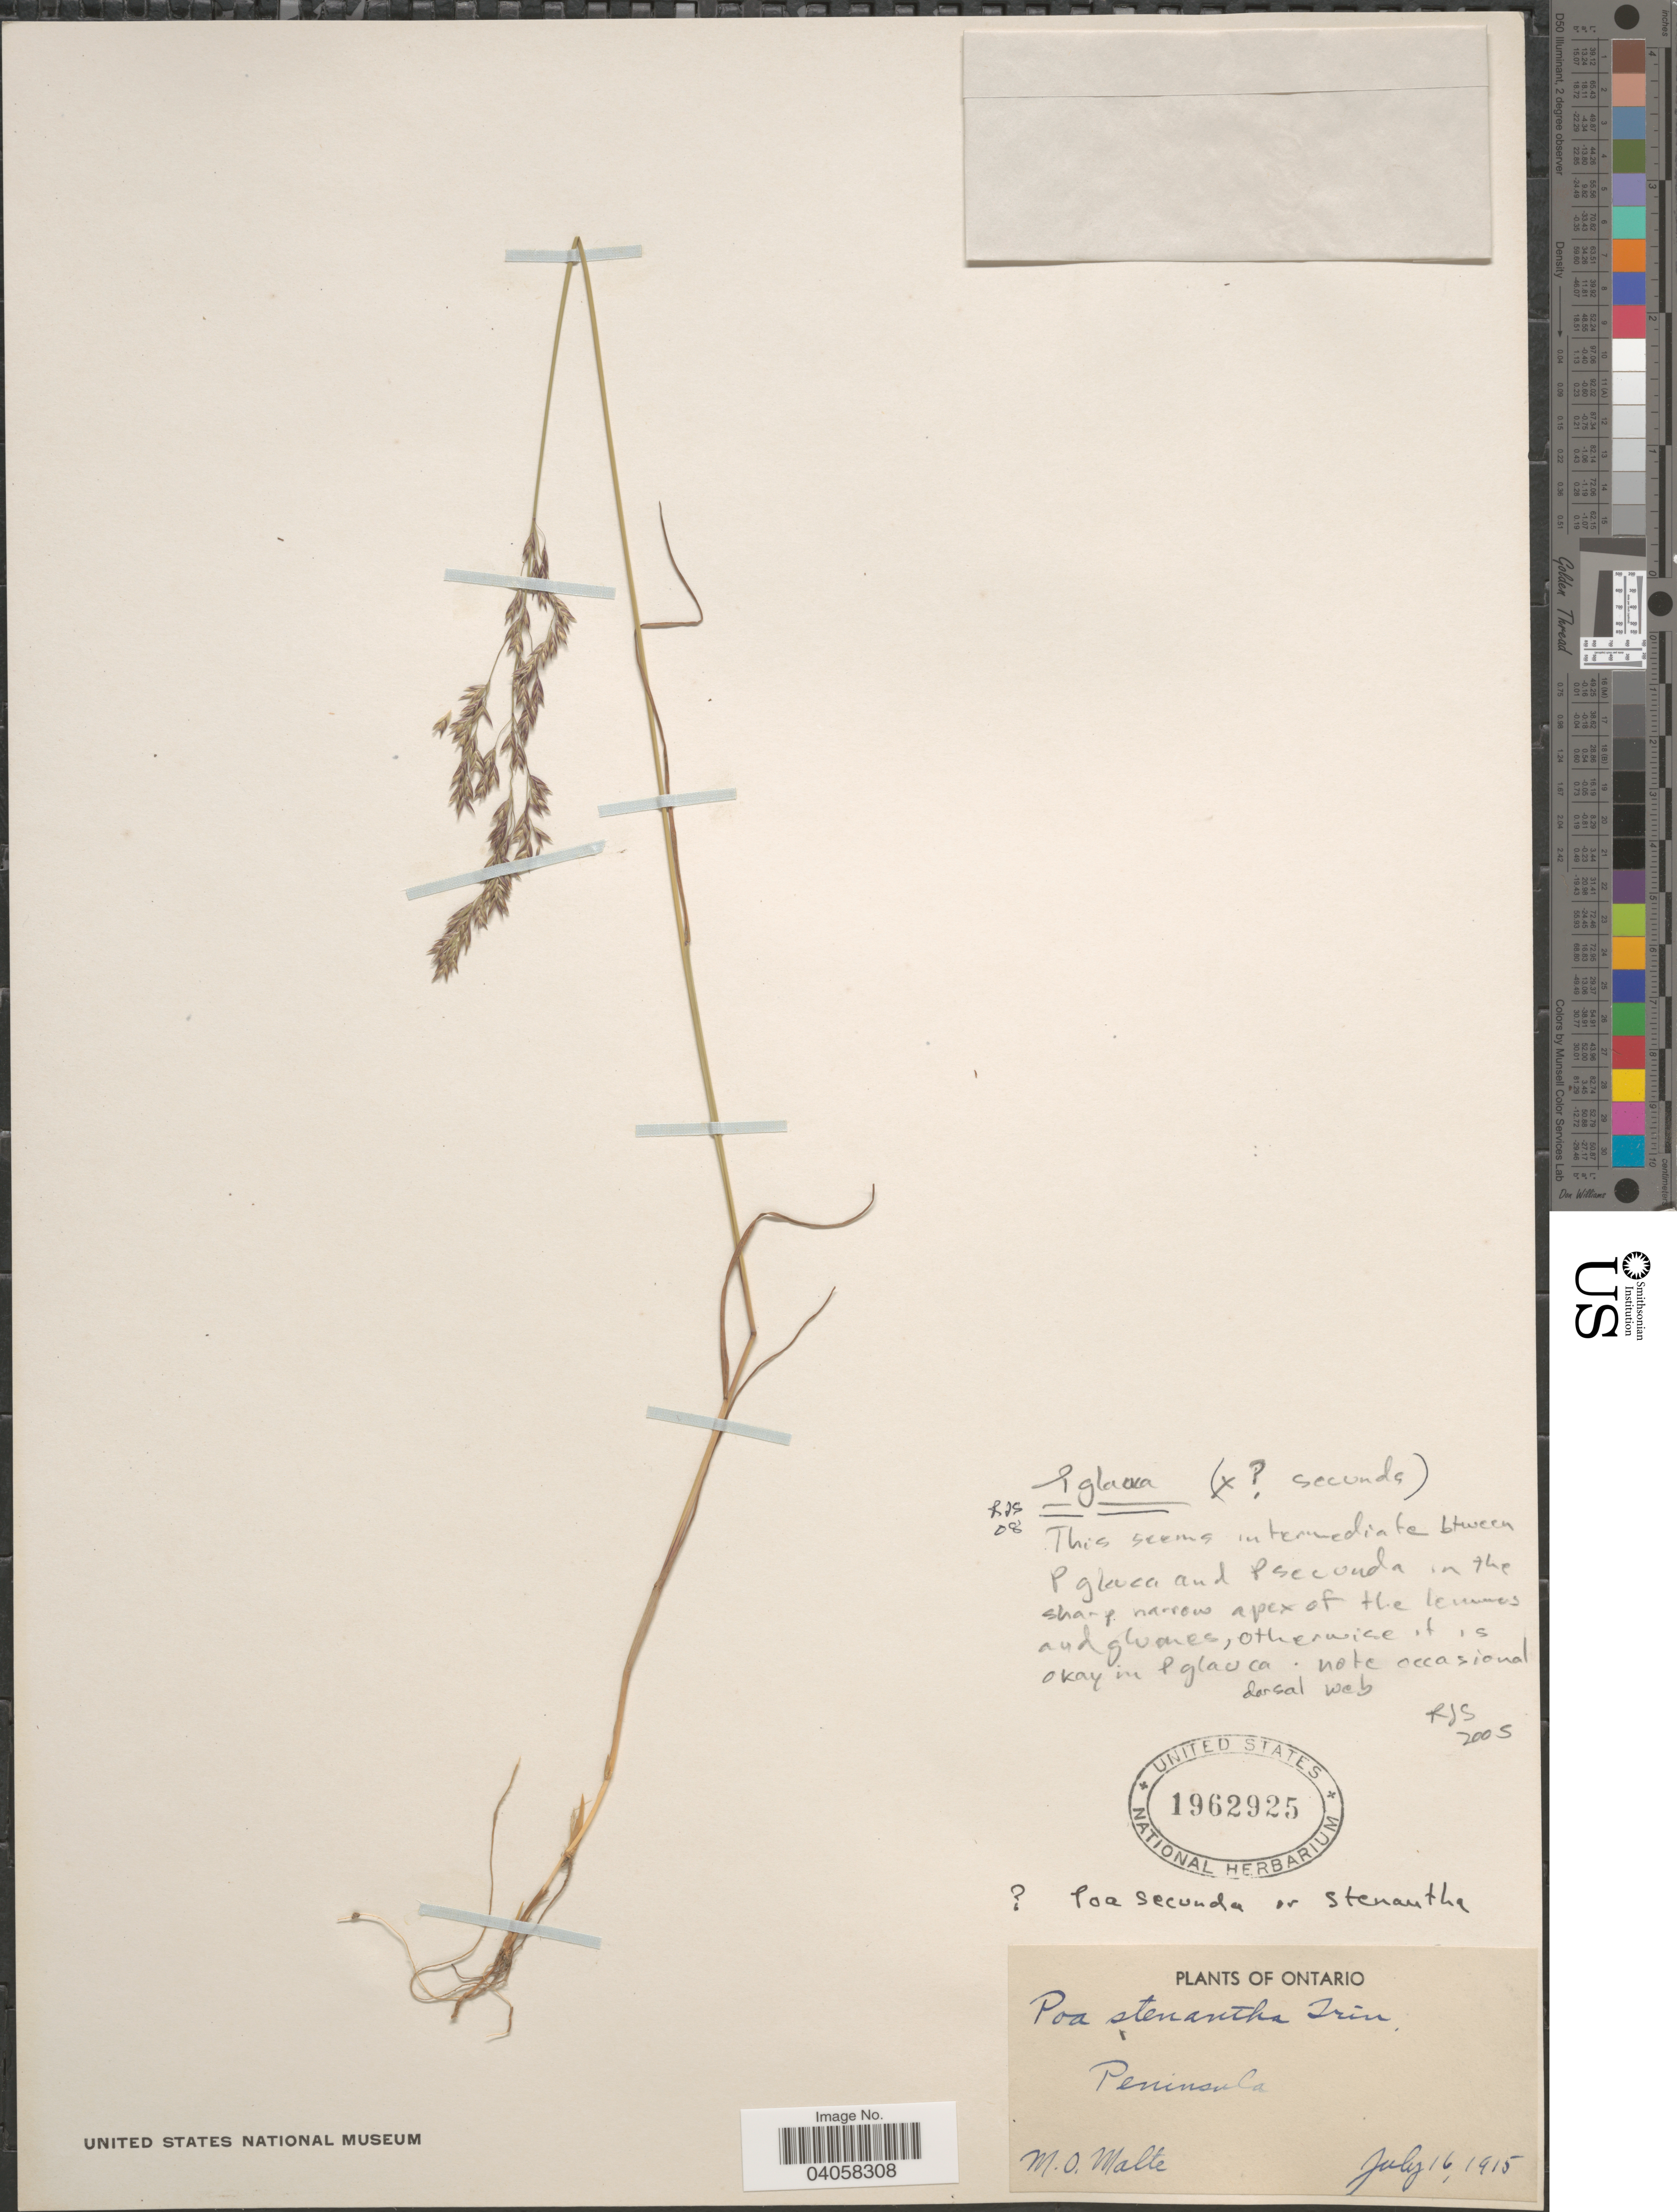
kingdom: Plantae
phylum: Tracheophyta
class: Liliopsida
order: Poales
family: Poaceae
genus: Poa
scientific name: Poa glauca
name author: Vahl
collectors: M. O. Malte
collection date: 1915-07-16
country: Canada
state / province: Ontario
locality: Peninsula.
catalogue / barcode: US 1962925